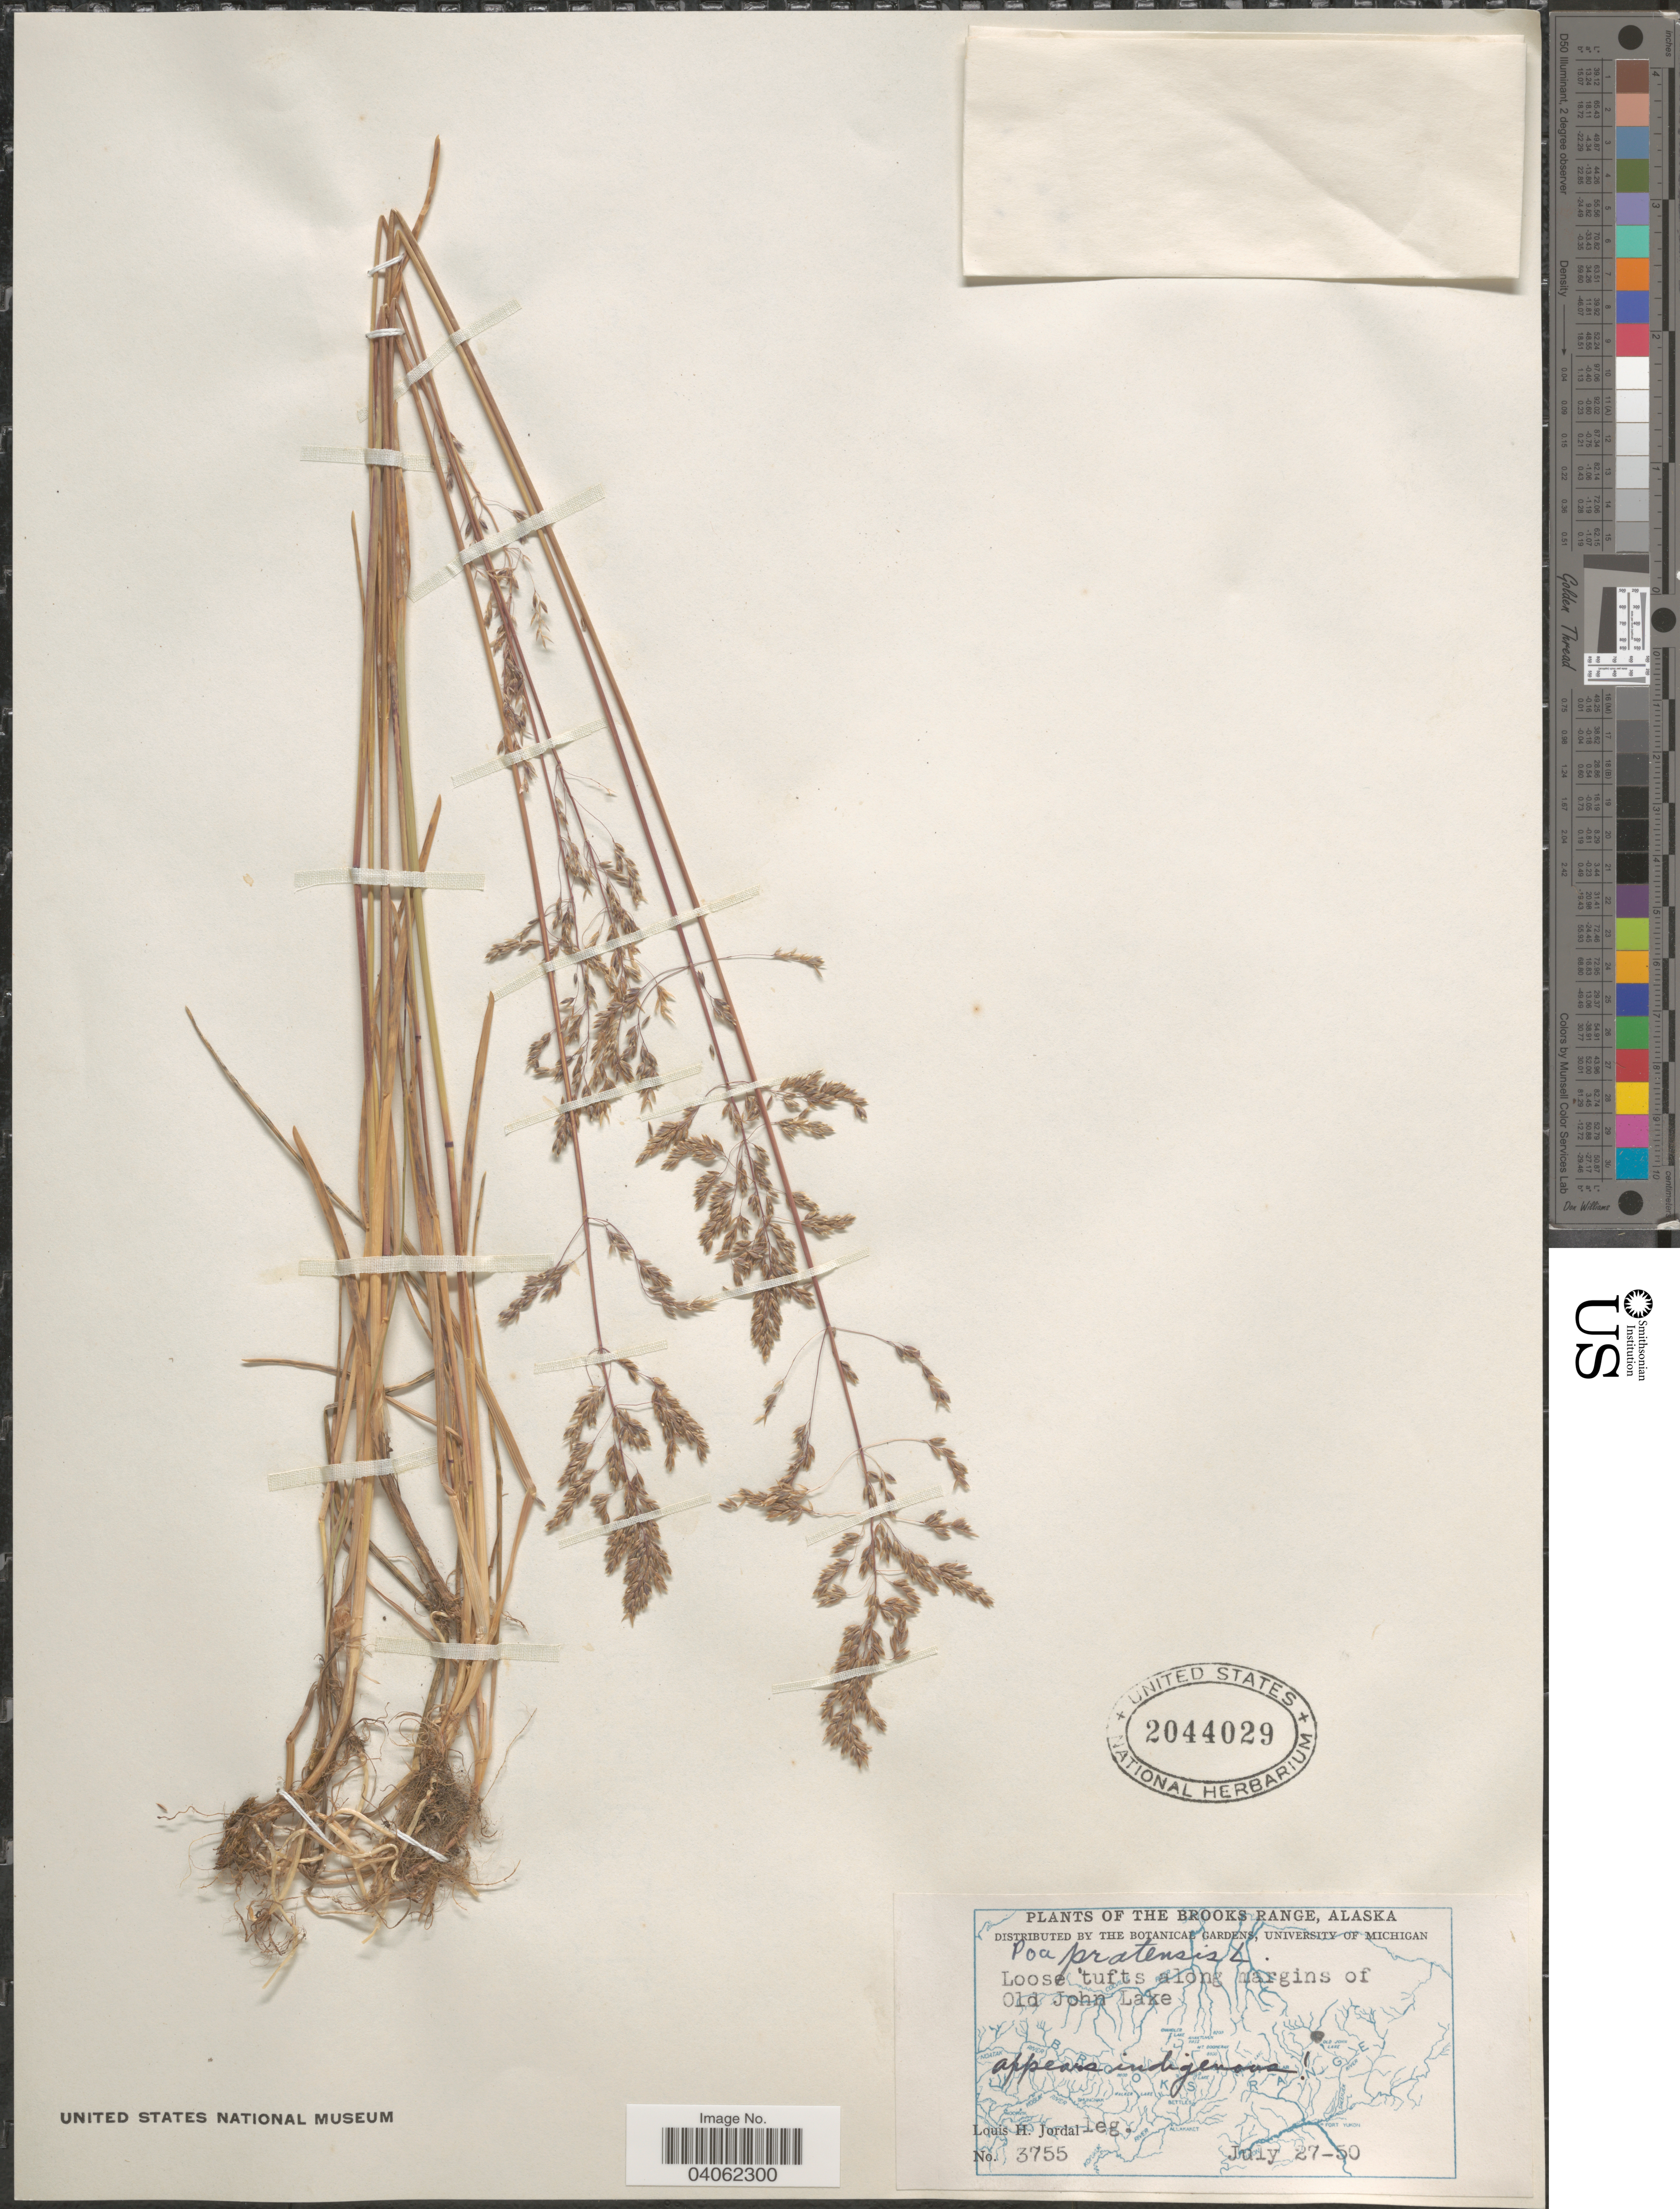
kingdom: Plantae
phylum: Tracheophyta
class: Liliopsida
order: Poales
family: Poaceae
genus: Poa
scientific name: Poa pratensis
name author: L.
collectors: L. Jordal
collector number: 3755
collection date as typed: Transcribed d/m/y: 27/7/50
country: United States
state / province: Alaska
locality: The Brooks Range. Along margins of Old John Lake.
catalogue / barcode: US 2044029